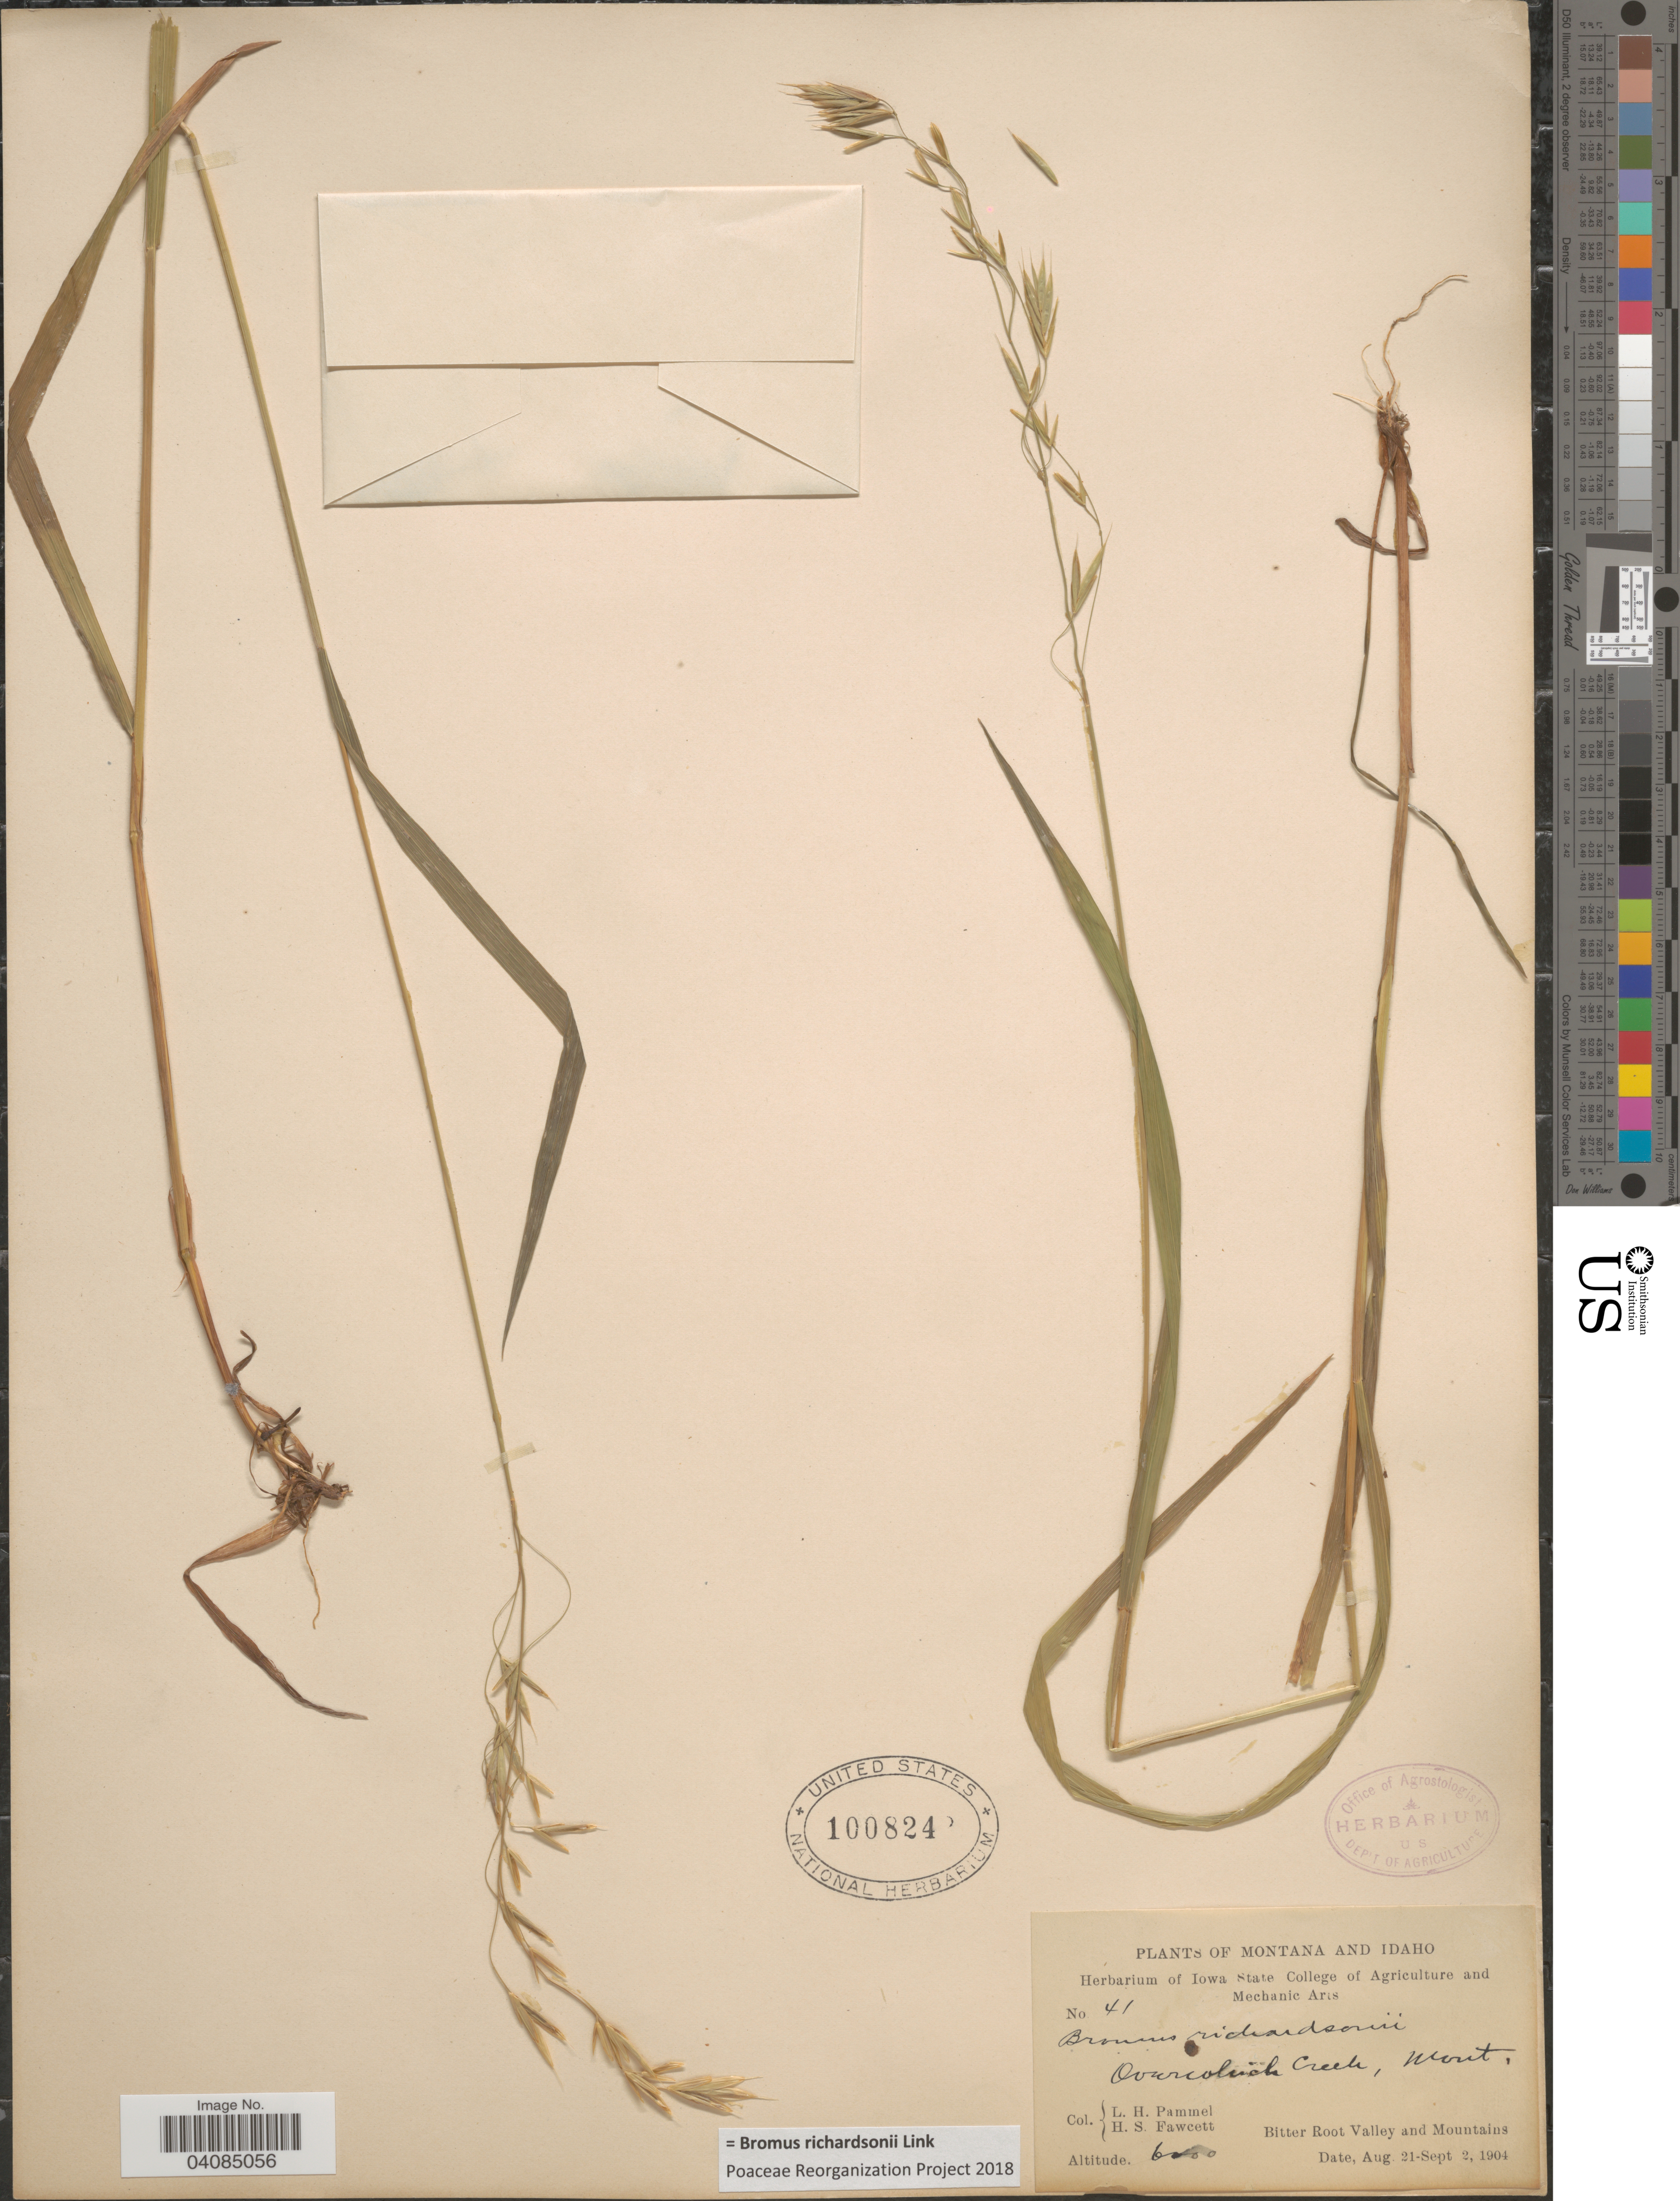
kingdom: Plantae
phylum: Tracheophyta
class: Liliopsida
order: Poales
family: Poaceae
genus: Bromus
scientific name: Bromus racemosus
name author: L.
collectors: L. Pammel & H. Fawcett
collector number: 41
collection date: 1904-08-21/1904-09-02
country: United States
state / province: Montana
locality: Overwhich Creek. Bitter Root Valley and Mountains.